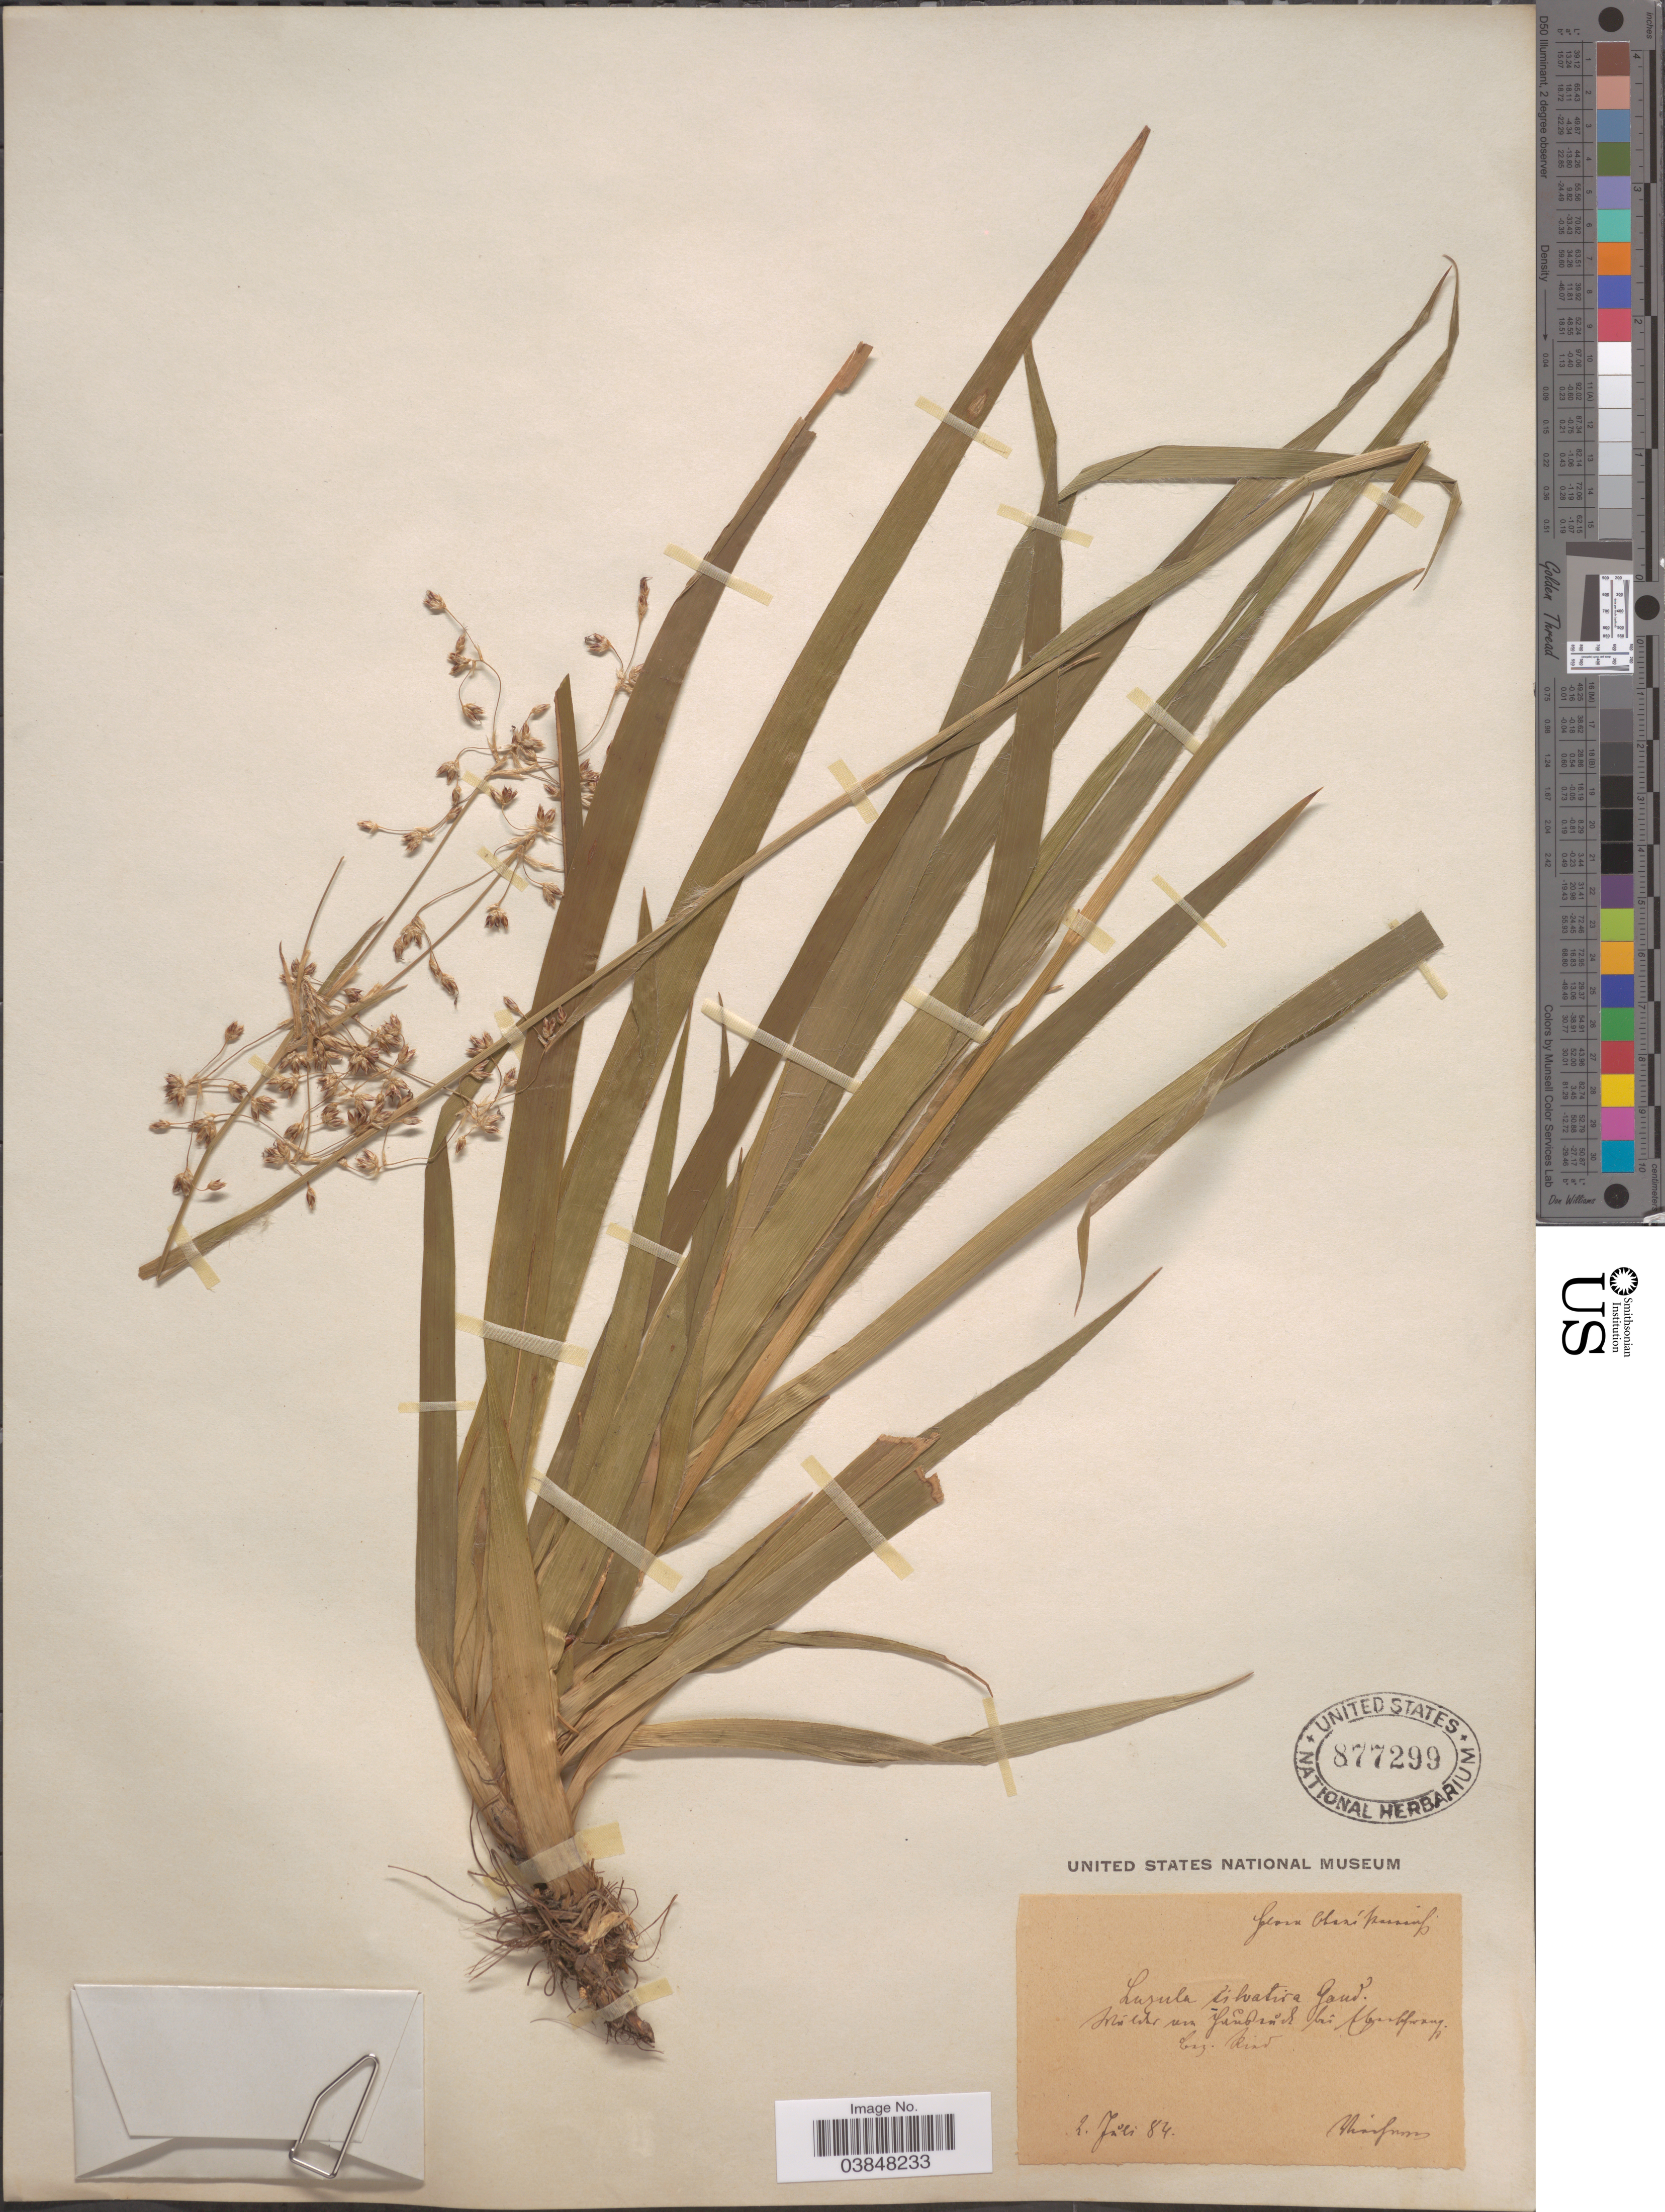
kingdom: Plantae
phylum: Tracheophyta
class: Liliopsida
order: Poales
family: Juncaceae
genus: Luzula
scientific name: Luzula sylvatica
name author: (Huds.) Gaudin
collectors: F. Vierhapper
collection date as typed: Transcribed d/m/y: 2/7/84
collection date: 1884-07-02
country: Austria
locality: Flora Oberösterreichs, Wälder am Hausruck bei Eberschwang, Bez. Ried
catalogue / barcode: US 877299